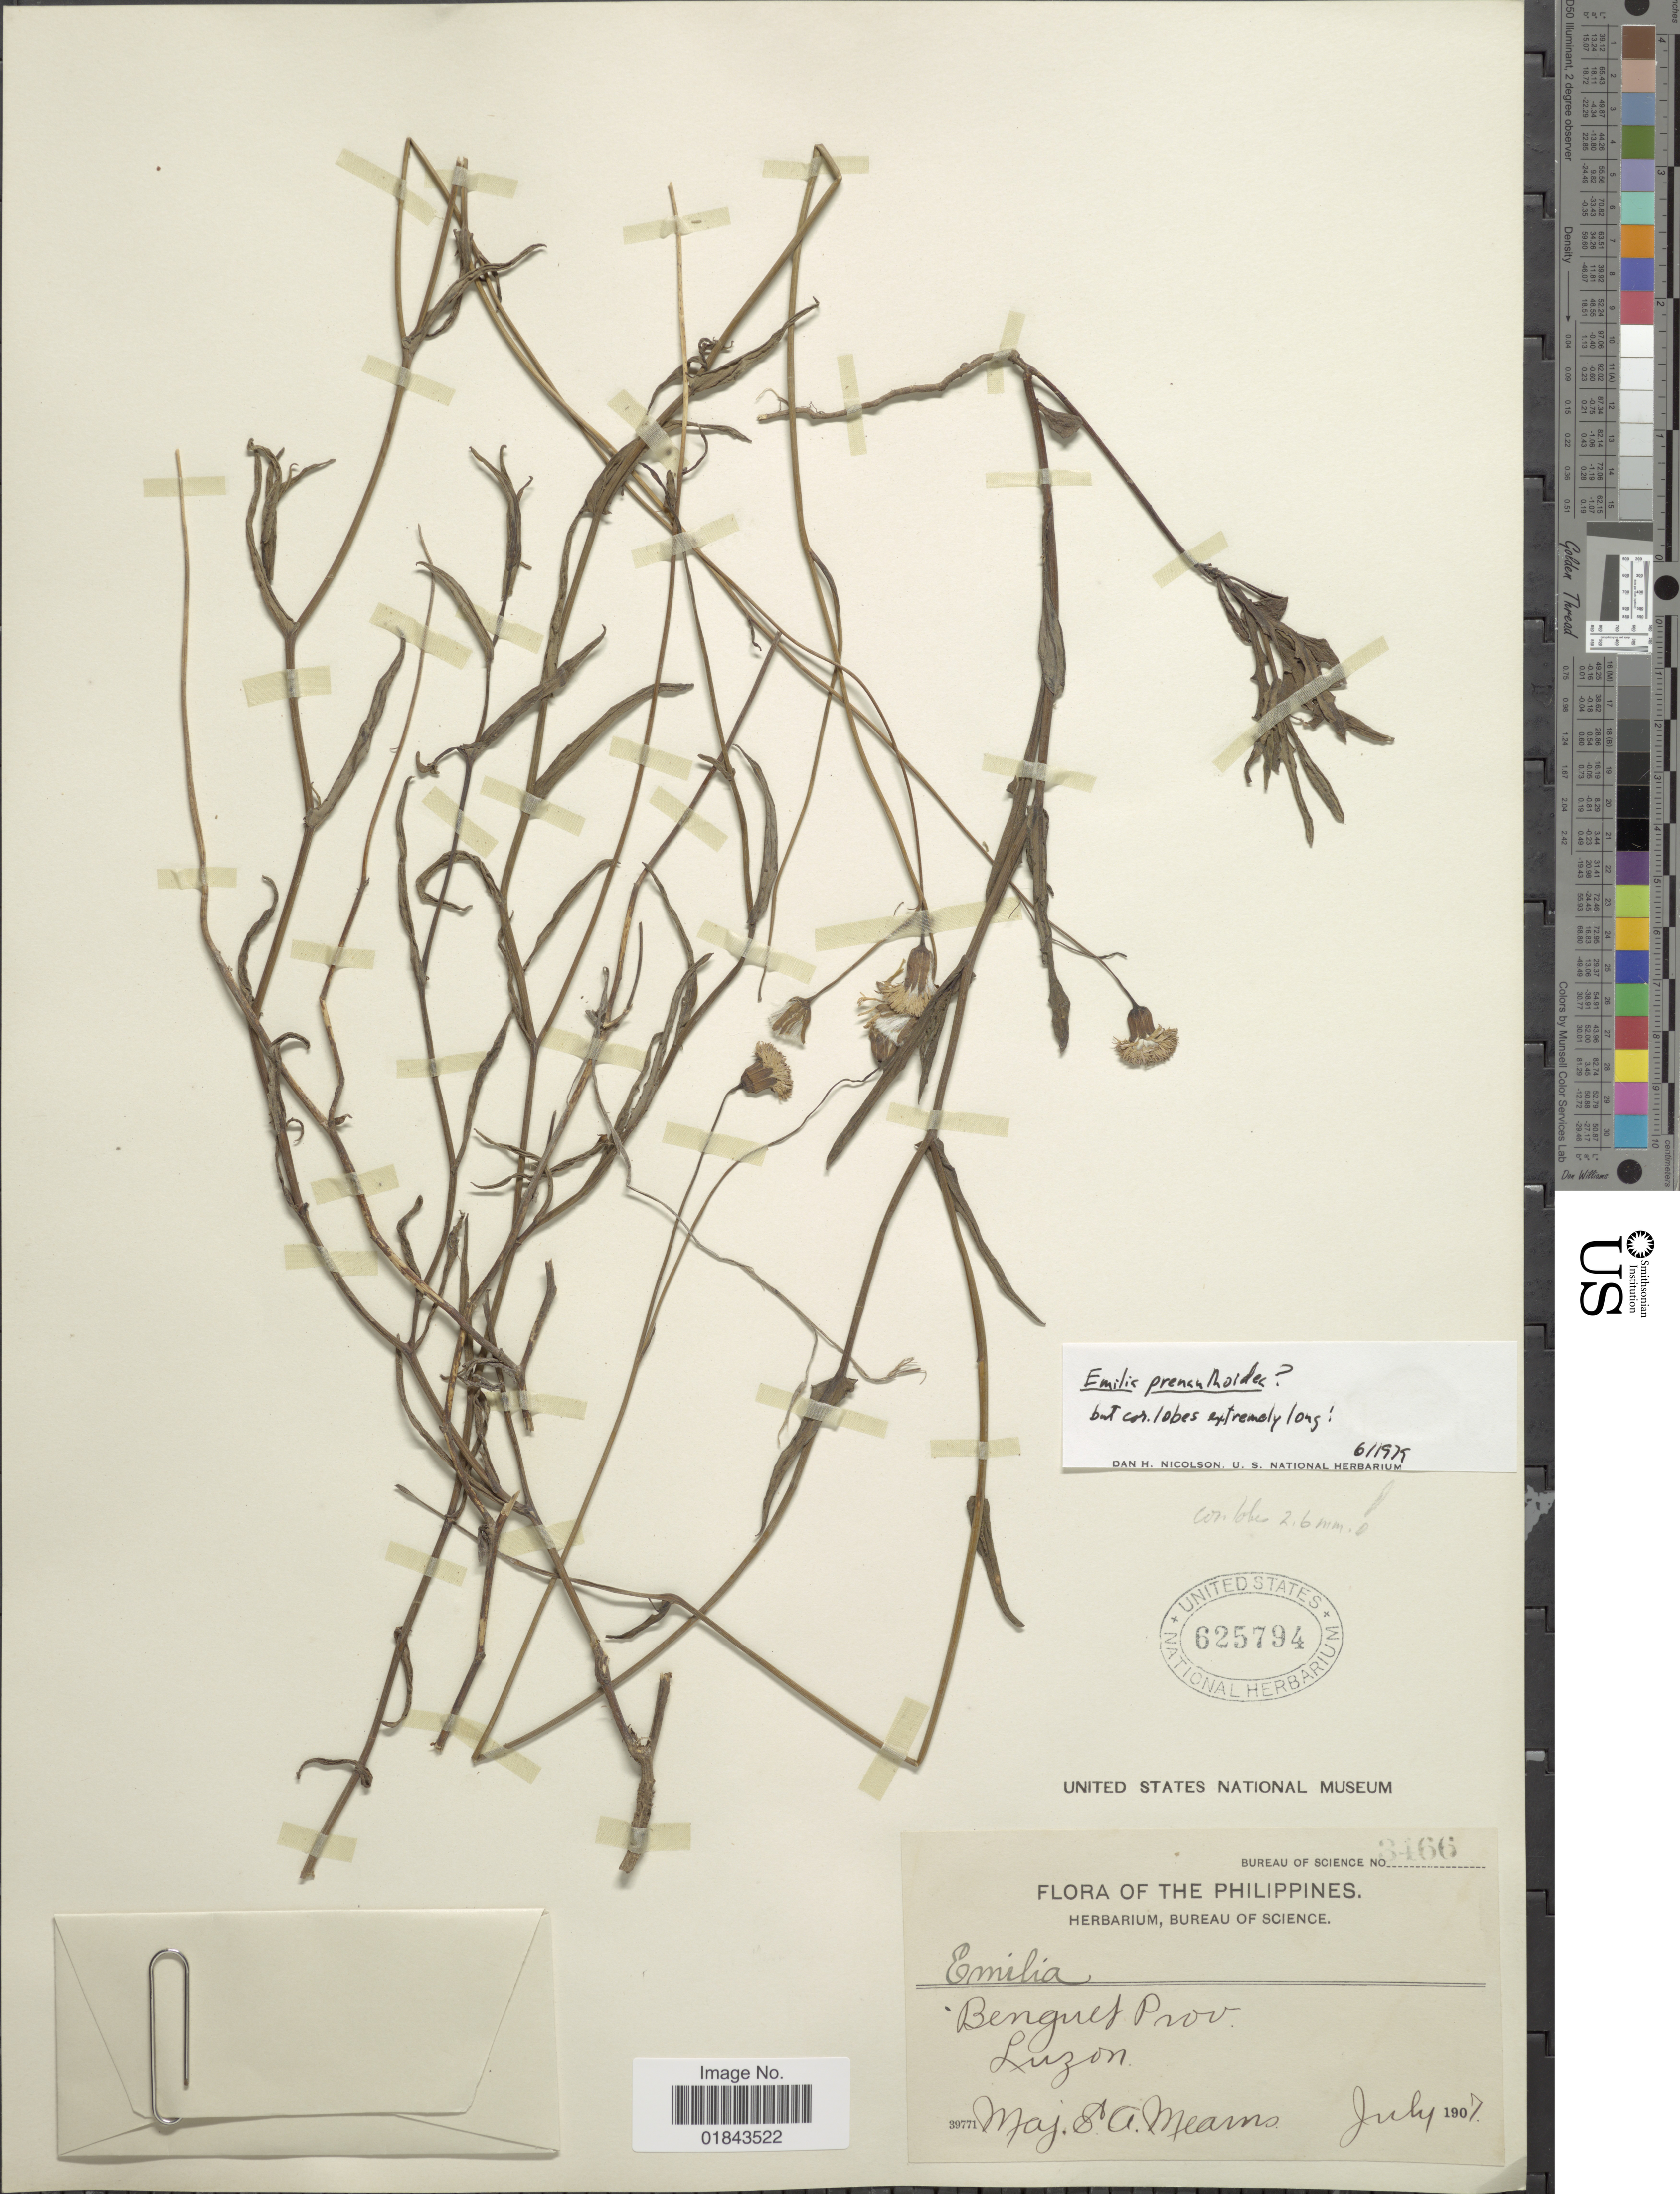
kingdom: Plantae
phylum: Tracheophyta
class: Magnoliopsida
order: Asterales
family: Asteraceae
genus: Emilia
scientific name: Emilia prenanthoidea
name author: DC.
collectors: E. A. Mearns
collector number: Bureau of Science 3466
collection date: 1907-07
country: Philippines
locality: Benguet Prov., Luzon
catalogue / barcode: US 625794